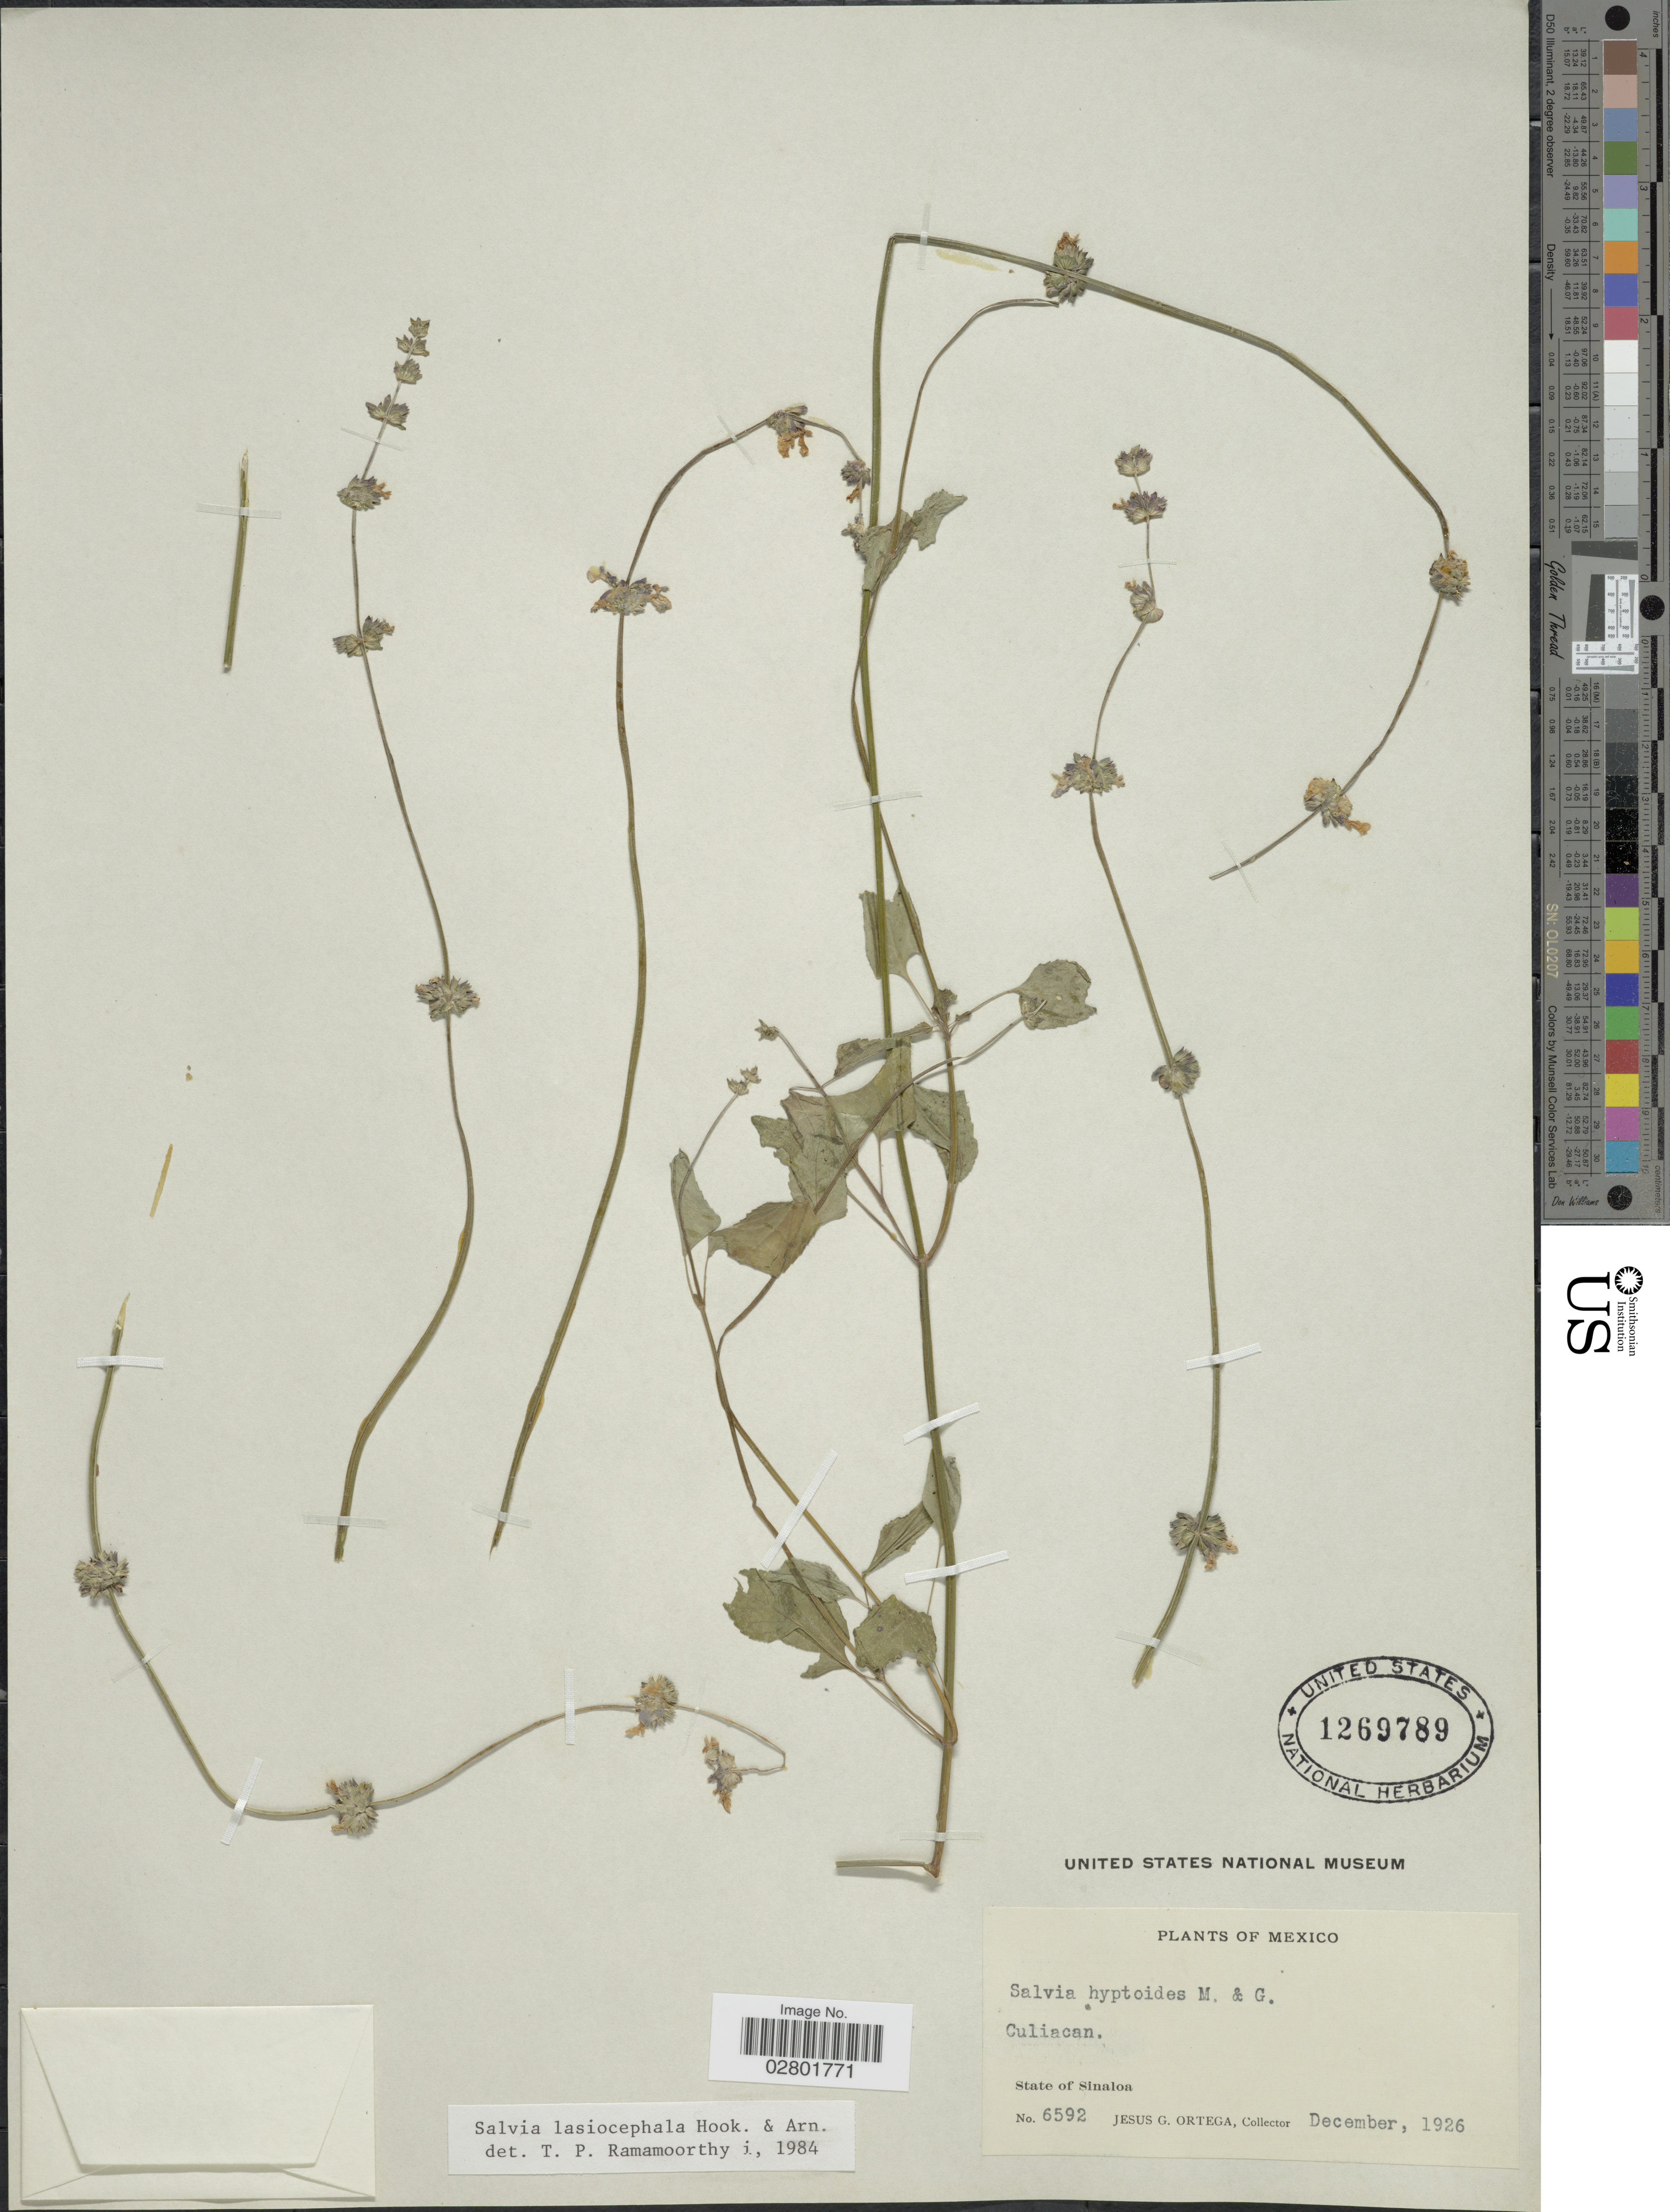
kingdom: Plantae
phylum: Tracheophyta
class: Magnoliopsida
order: Lamiales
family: Lamiaceae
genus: Salvia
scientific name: Salvia lasiocephala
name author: Hook. & Arn.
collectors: J. Ortega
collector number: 6592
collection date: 1926-12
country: Mexico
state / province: Sinaloa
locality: Culiacan.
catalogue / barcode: US 1269789